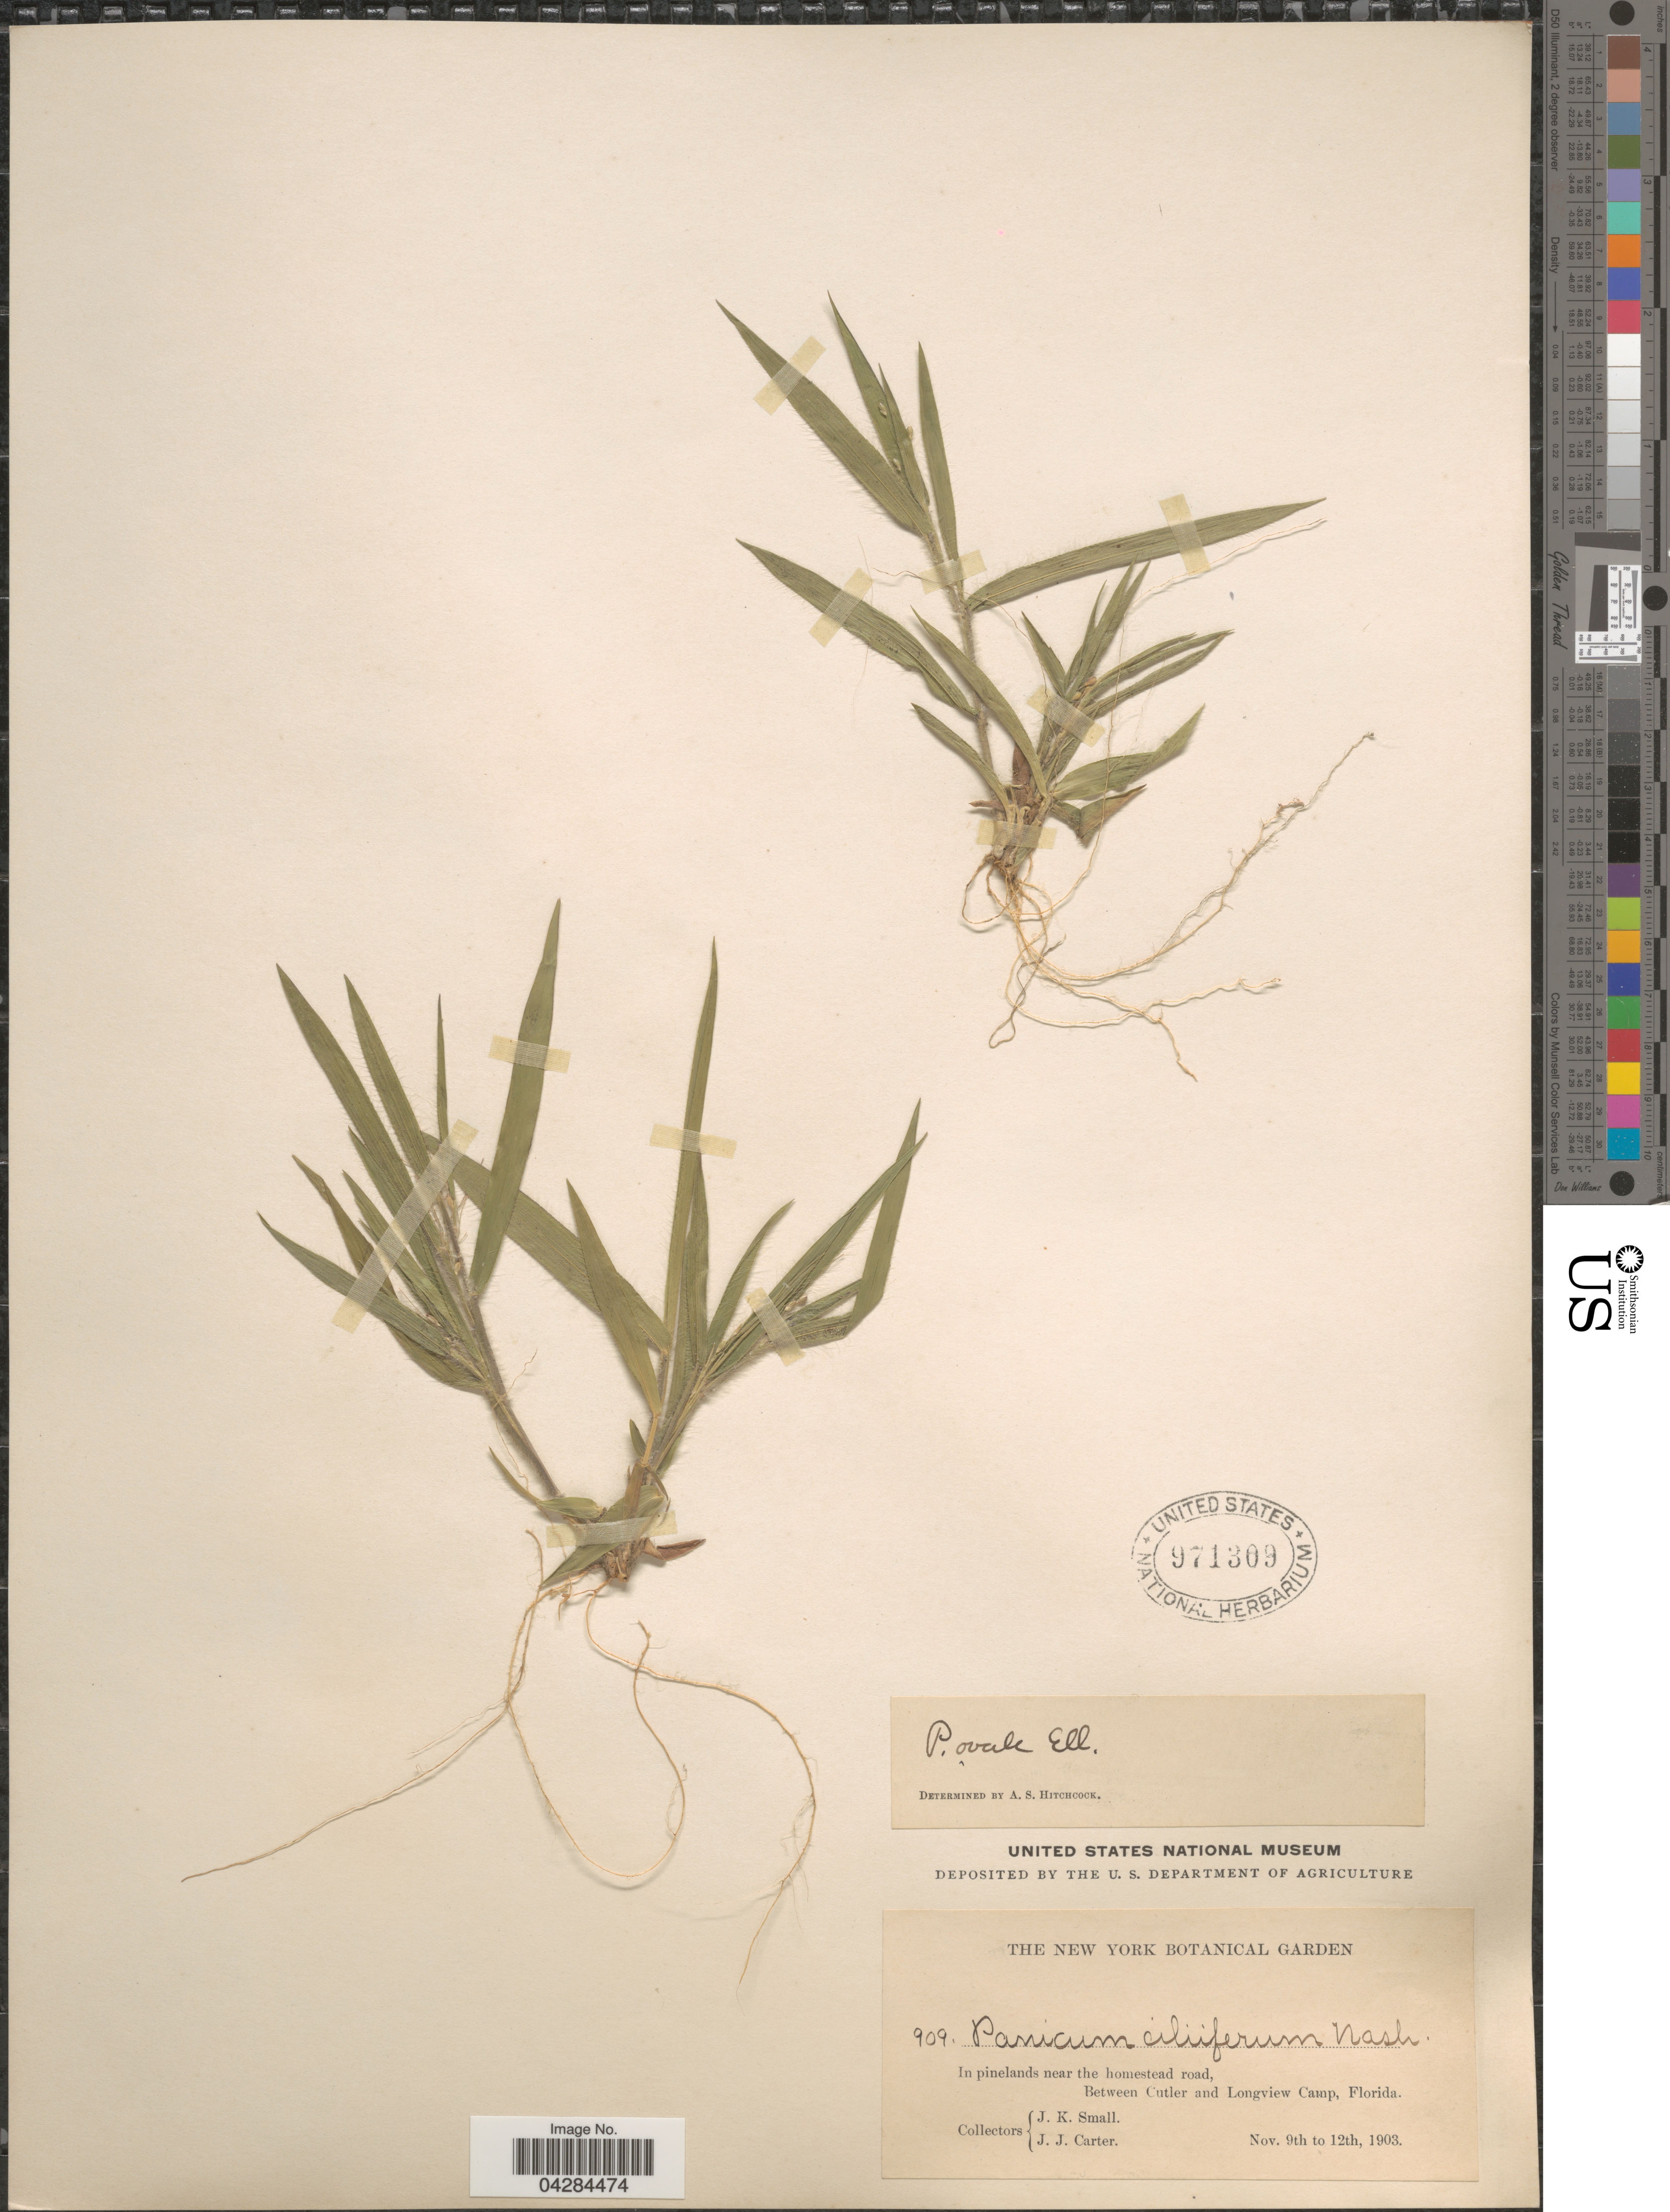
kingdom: Plantae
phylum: Tracheophyta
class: Liliopsida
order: Poales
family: Poaceae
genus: Dichanthelium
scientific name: Dichanthelium ovale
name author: (Elliott) Gould & C.A. Clark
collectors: J. K. Small & J. Carter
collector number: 909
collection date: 1903-11-09/1903-11-12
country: United States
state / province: Florida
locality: In pinelands near the homestead road, Between Cutler and Longview Camp.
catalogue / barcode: US 971309